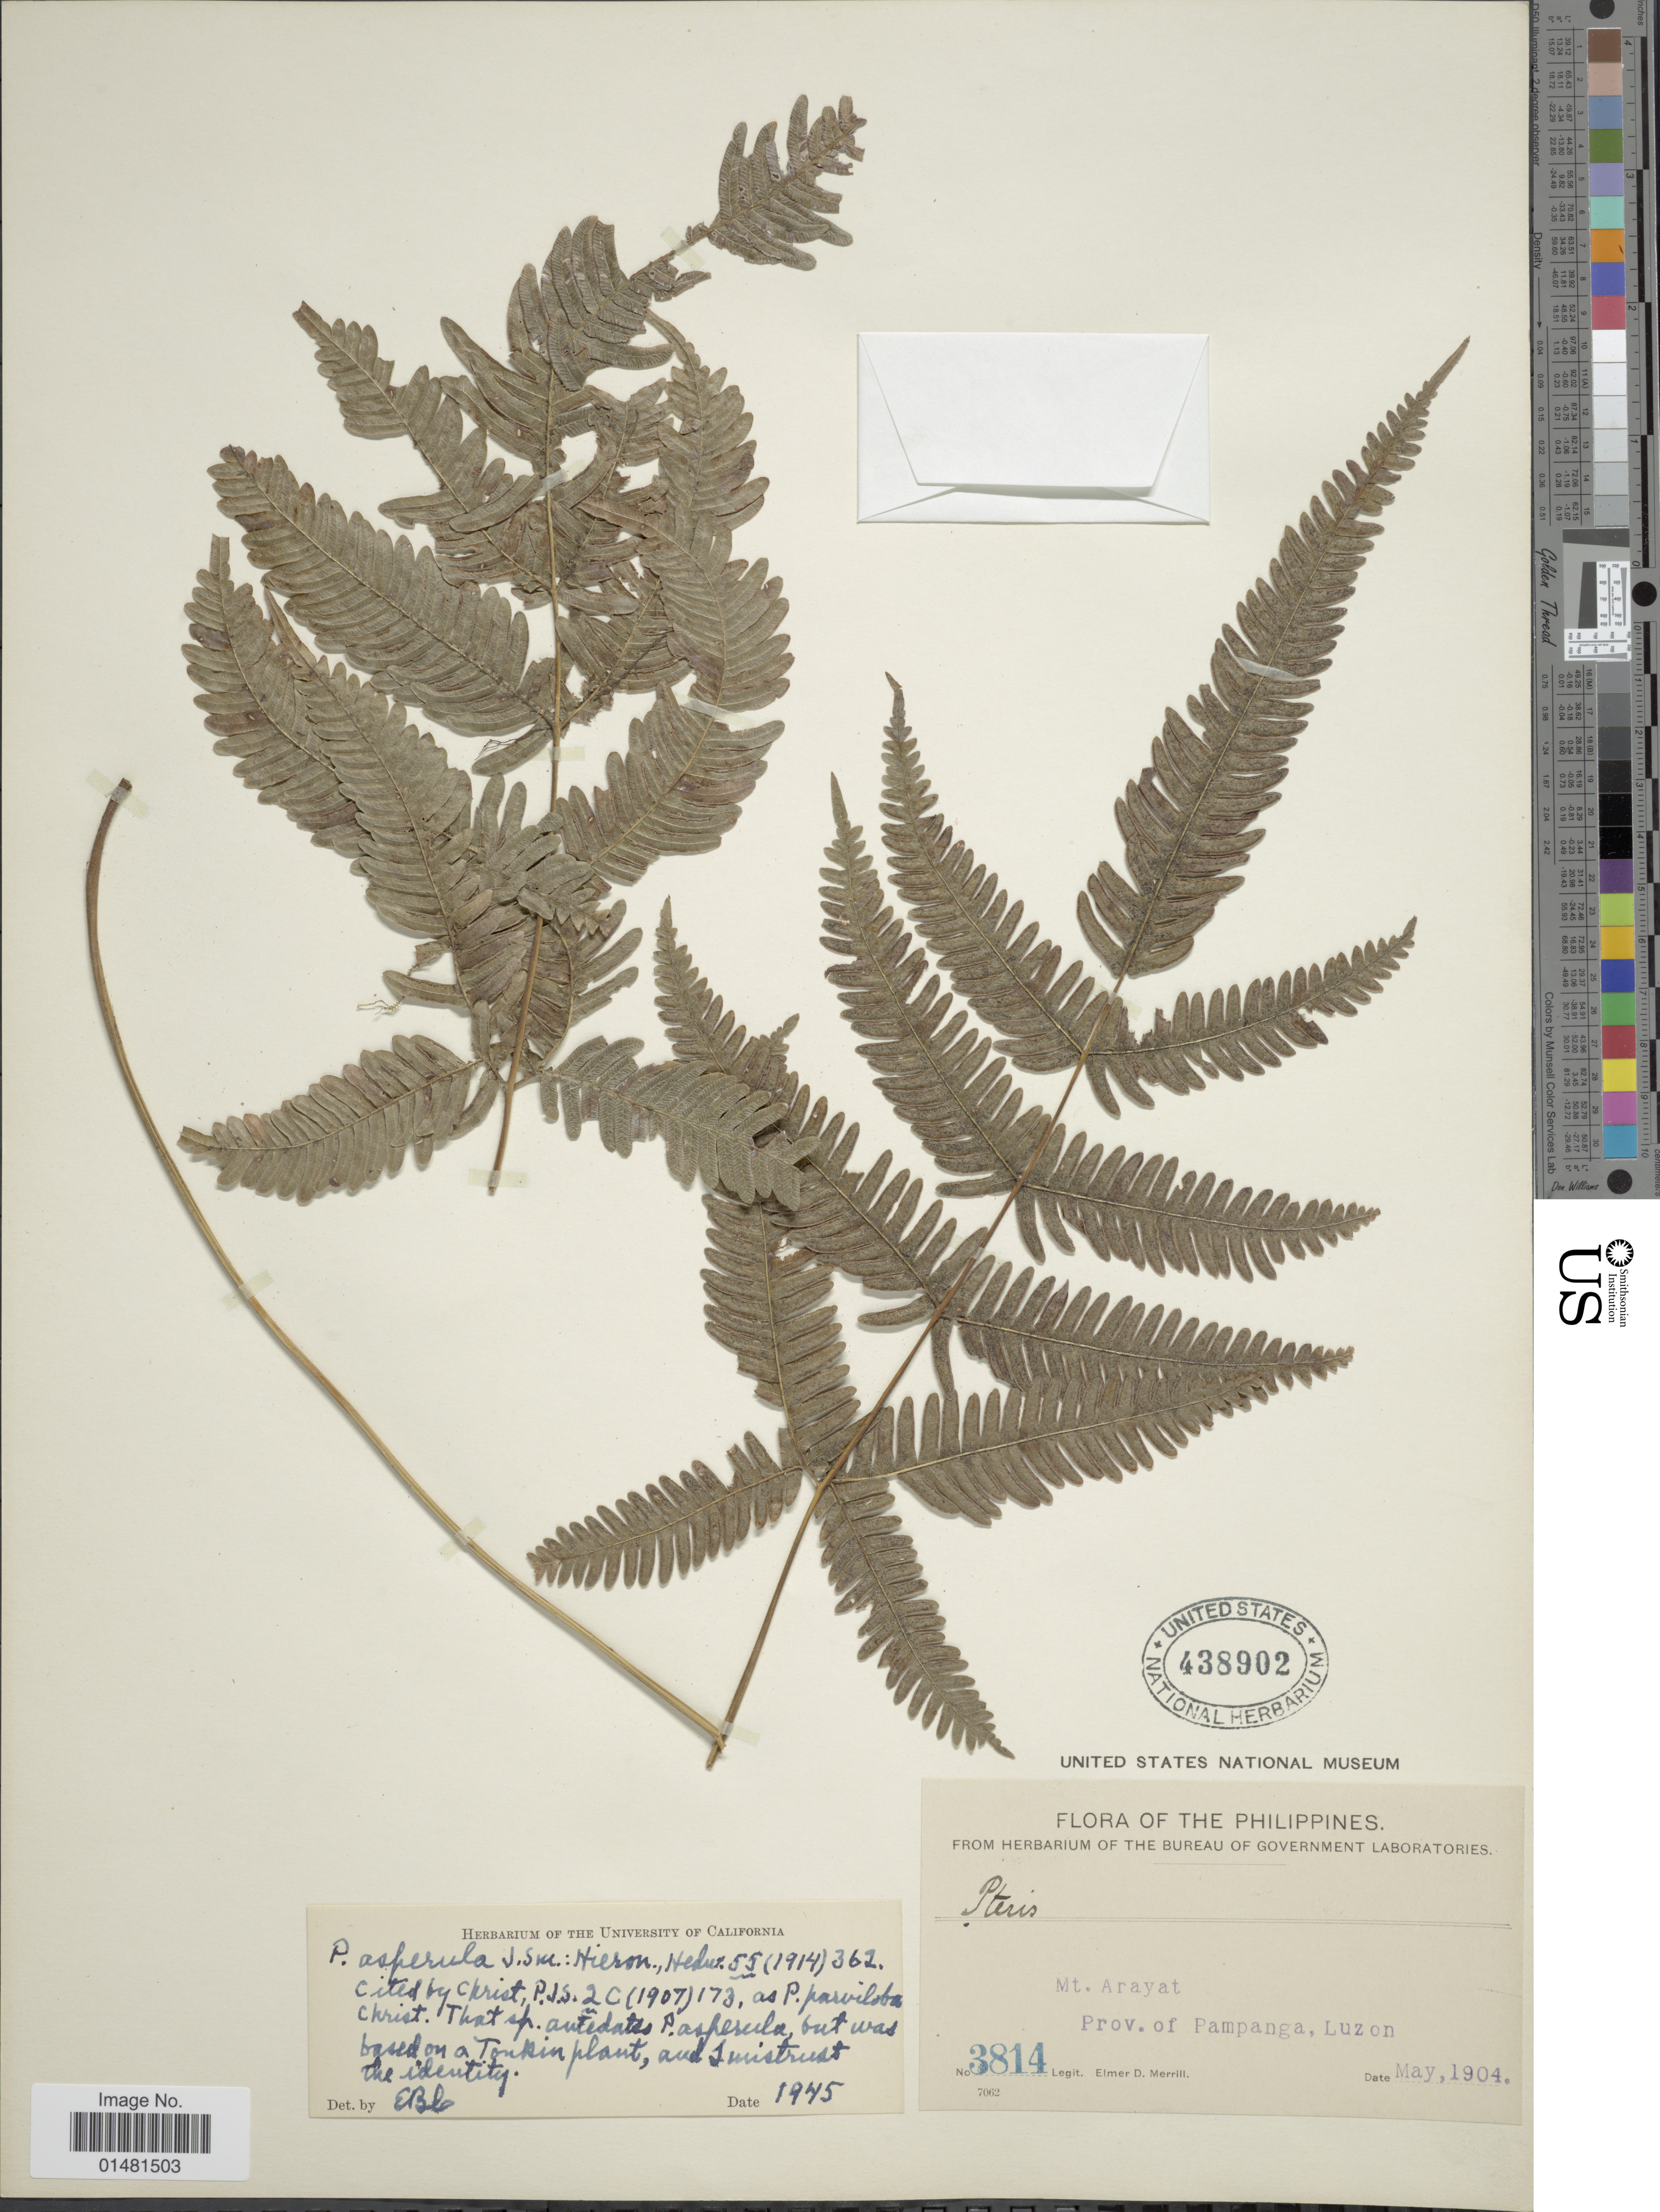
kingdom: Plantae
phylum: Tracheophyta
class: Polypodiopsida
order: Polypodiales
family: Pteridaceae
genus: Pteris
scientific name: Pteris asperula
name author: J. Sm.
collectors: E. D. Merrill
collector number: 3814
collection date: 1904-05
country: Philippines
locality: Mt. Arayat, Prov. of Pampanga, Luzon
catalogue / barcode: US 438902